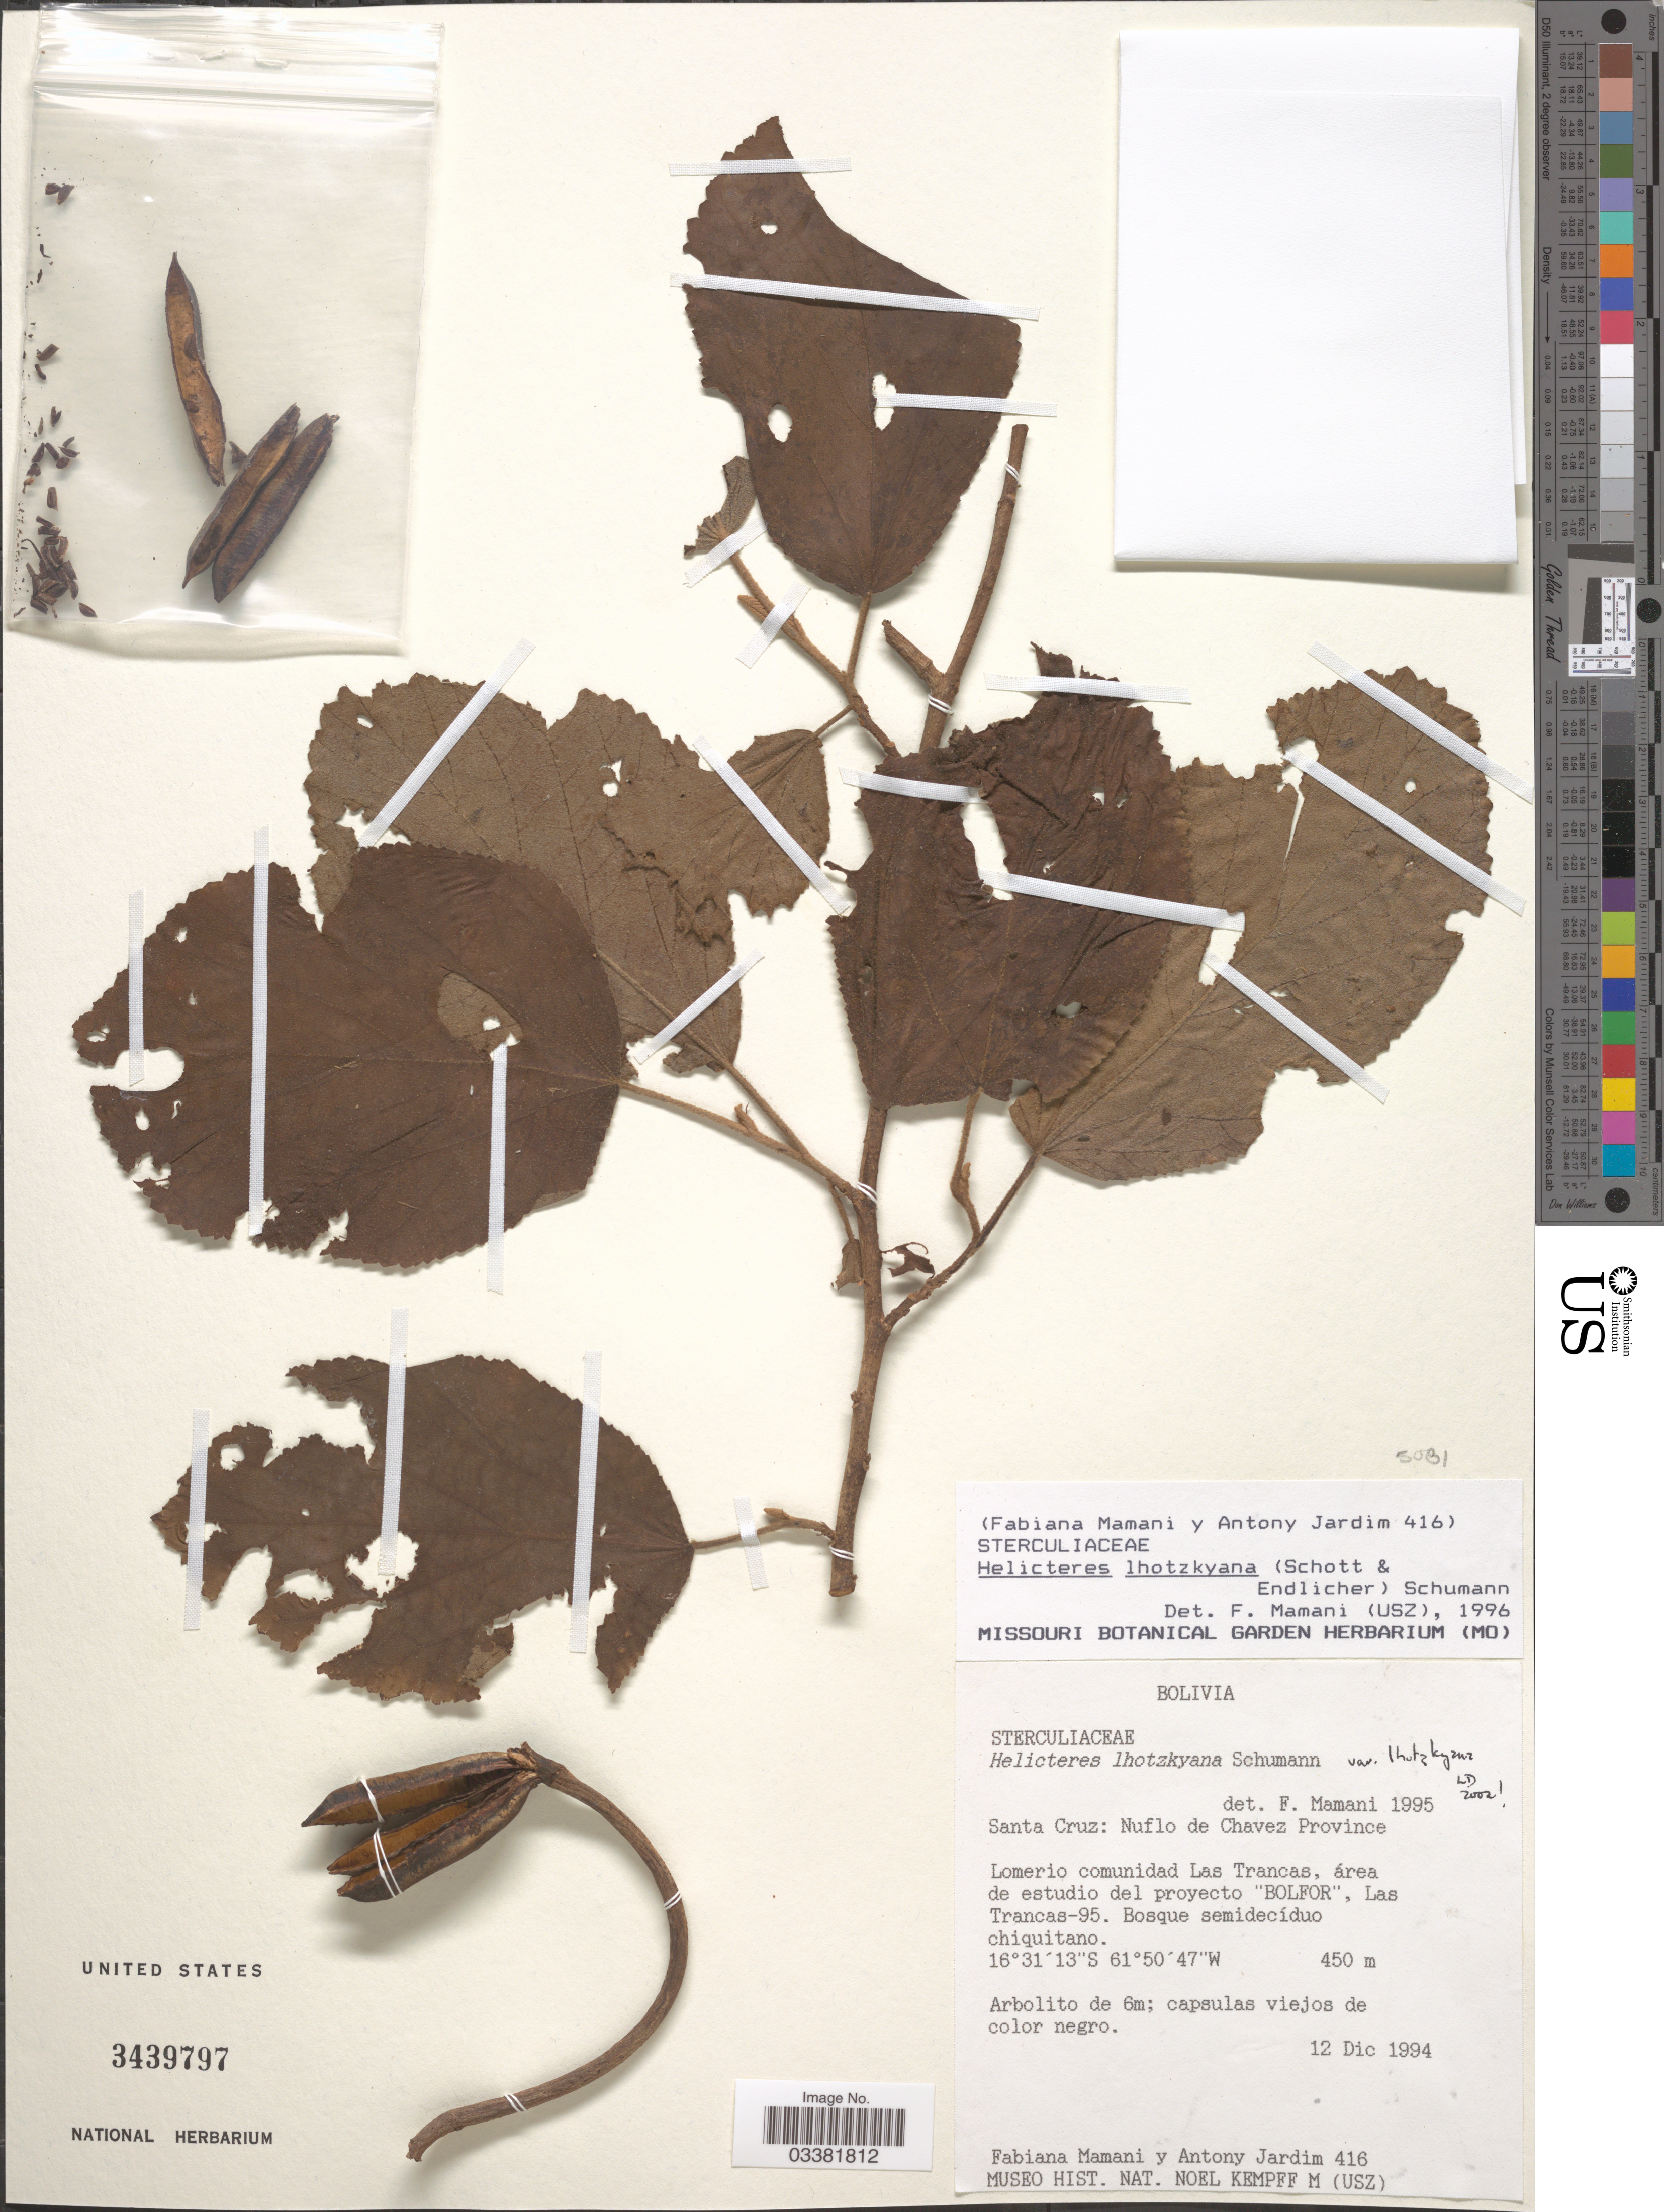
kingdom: Plantae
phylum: Tracheophyta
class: Magnoliopsida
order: Malvales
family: Malvaceae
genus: Helicteres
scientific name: Helicteres lhotzkyana var. lhotzkyana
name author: K. Schum.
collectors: F. Mamani & A. Jardim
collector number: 416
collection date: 1994-12-12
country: Bolivia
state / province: Santa Cruz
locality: Nuflo de Chavez Province. Lomerio comunidad Las Trancas, área de estudio del proyecto "Bolfor", Las Trancas-95. Bosque semidecíduo chiquitano.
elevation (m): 450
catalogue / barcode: US 3439797